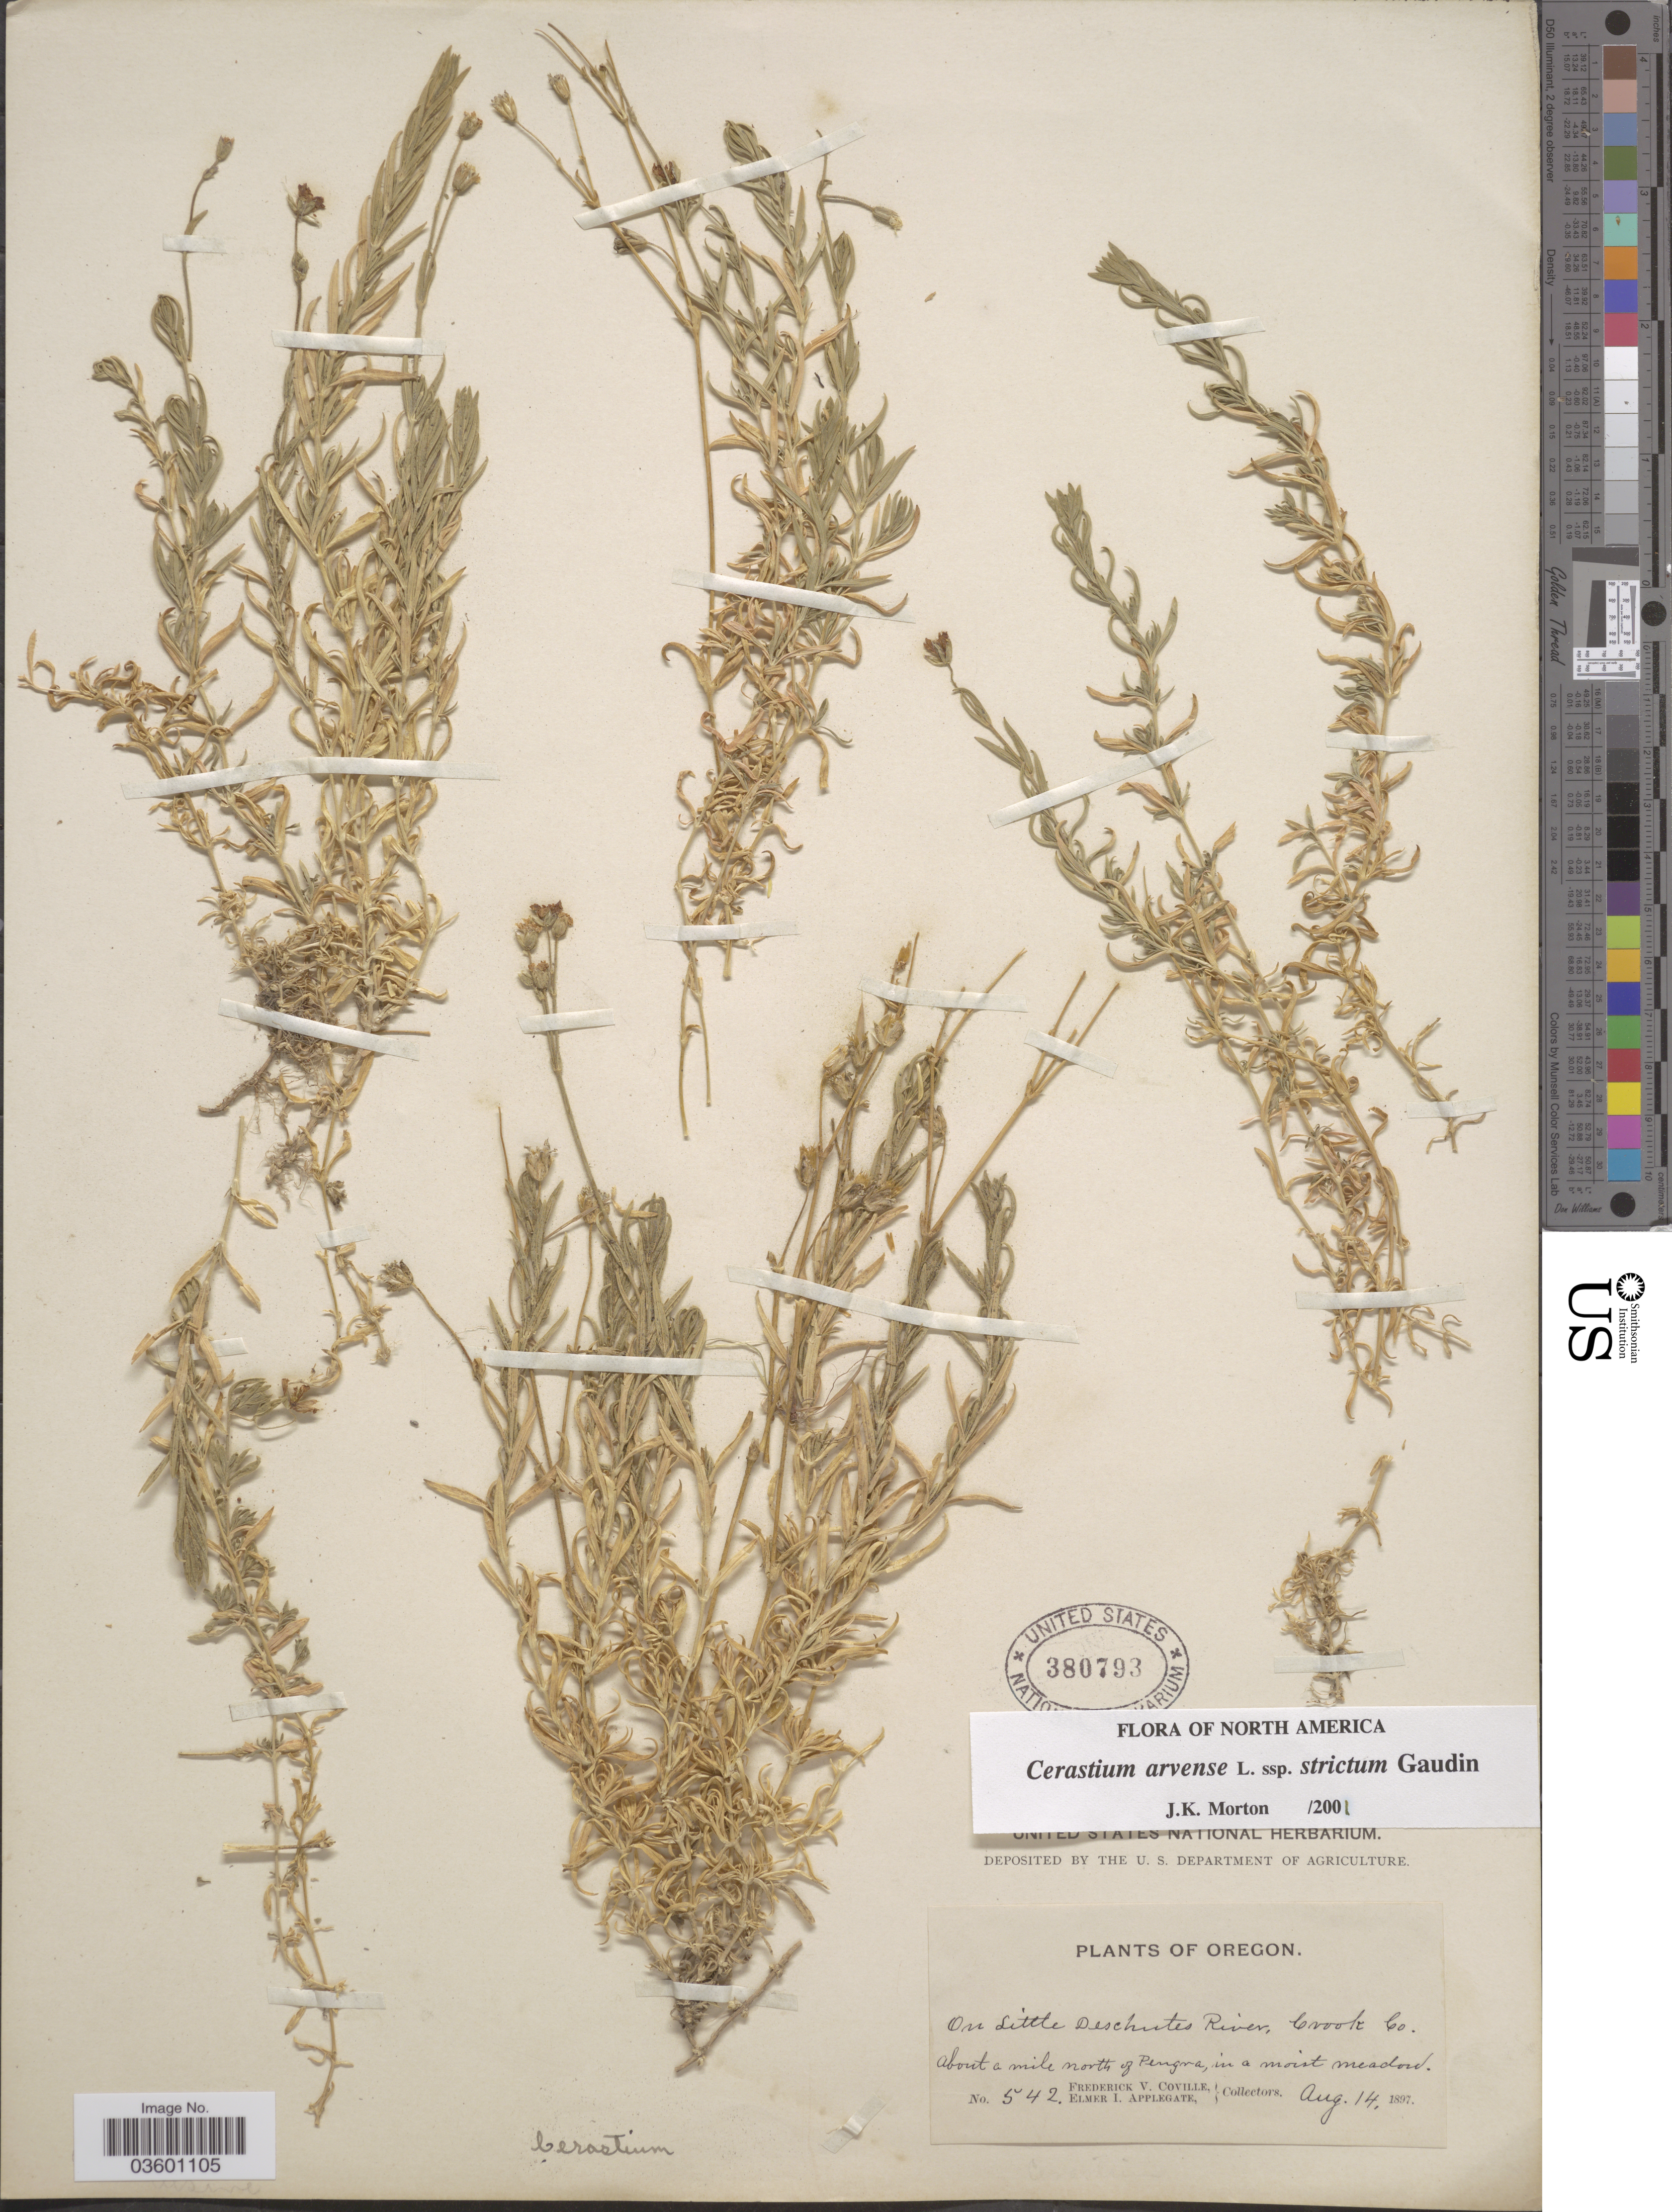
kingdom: Plantae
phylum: Tracheophyta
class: Magnoliopsida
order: Caryophyllales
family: Caryophyllaceae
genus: Cerastium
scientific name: Cerastium arvense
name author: L.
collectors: F. V. Coville & E. I. Applegate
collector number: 542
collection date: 1897-08-14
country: United States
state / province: Oregon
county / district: Crook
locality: On Little Deschutes River, Crook Co. About a mile north of Pengra.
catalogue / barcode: US 380793